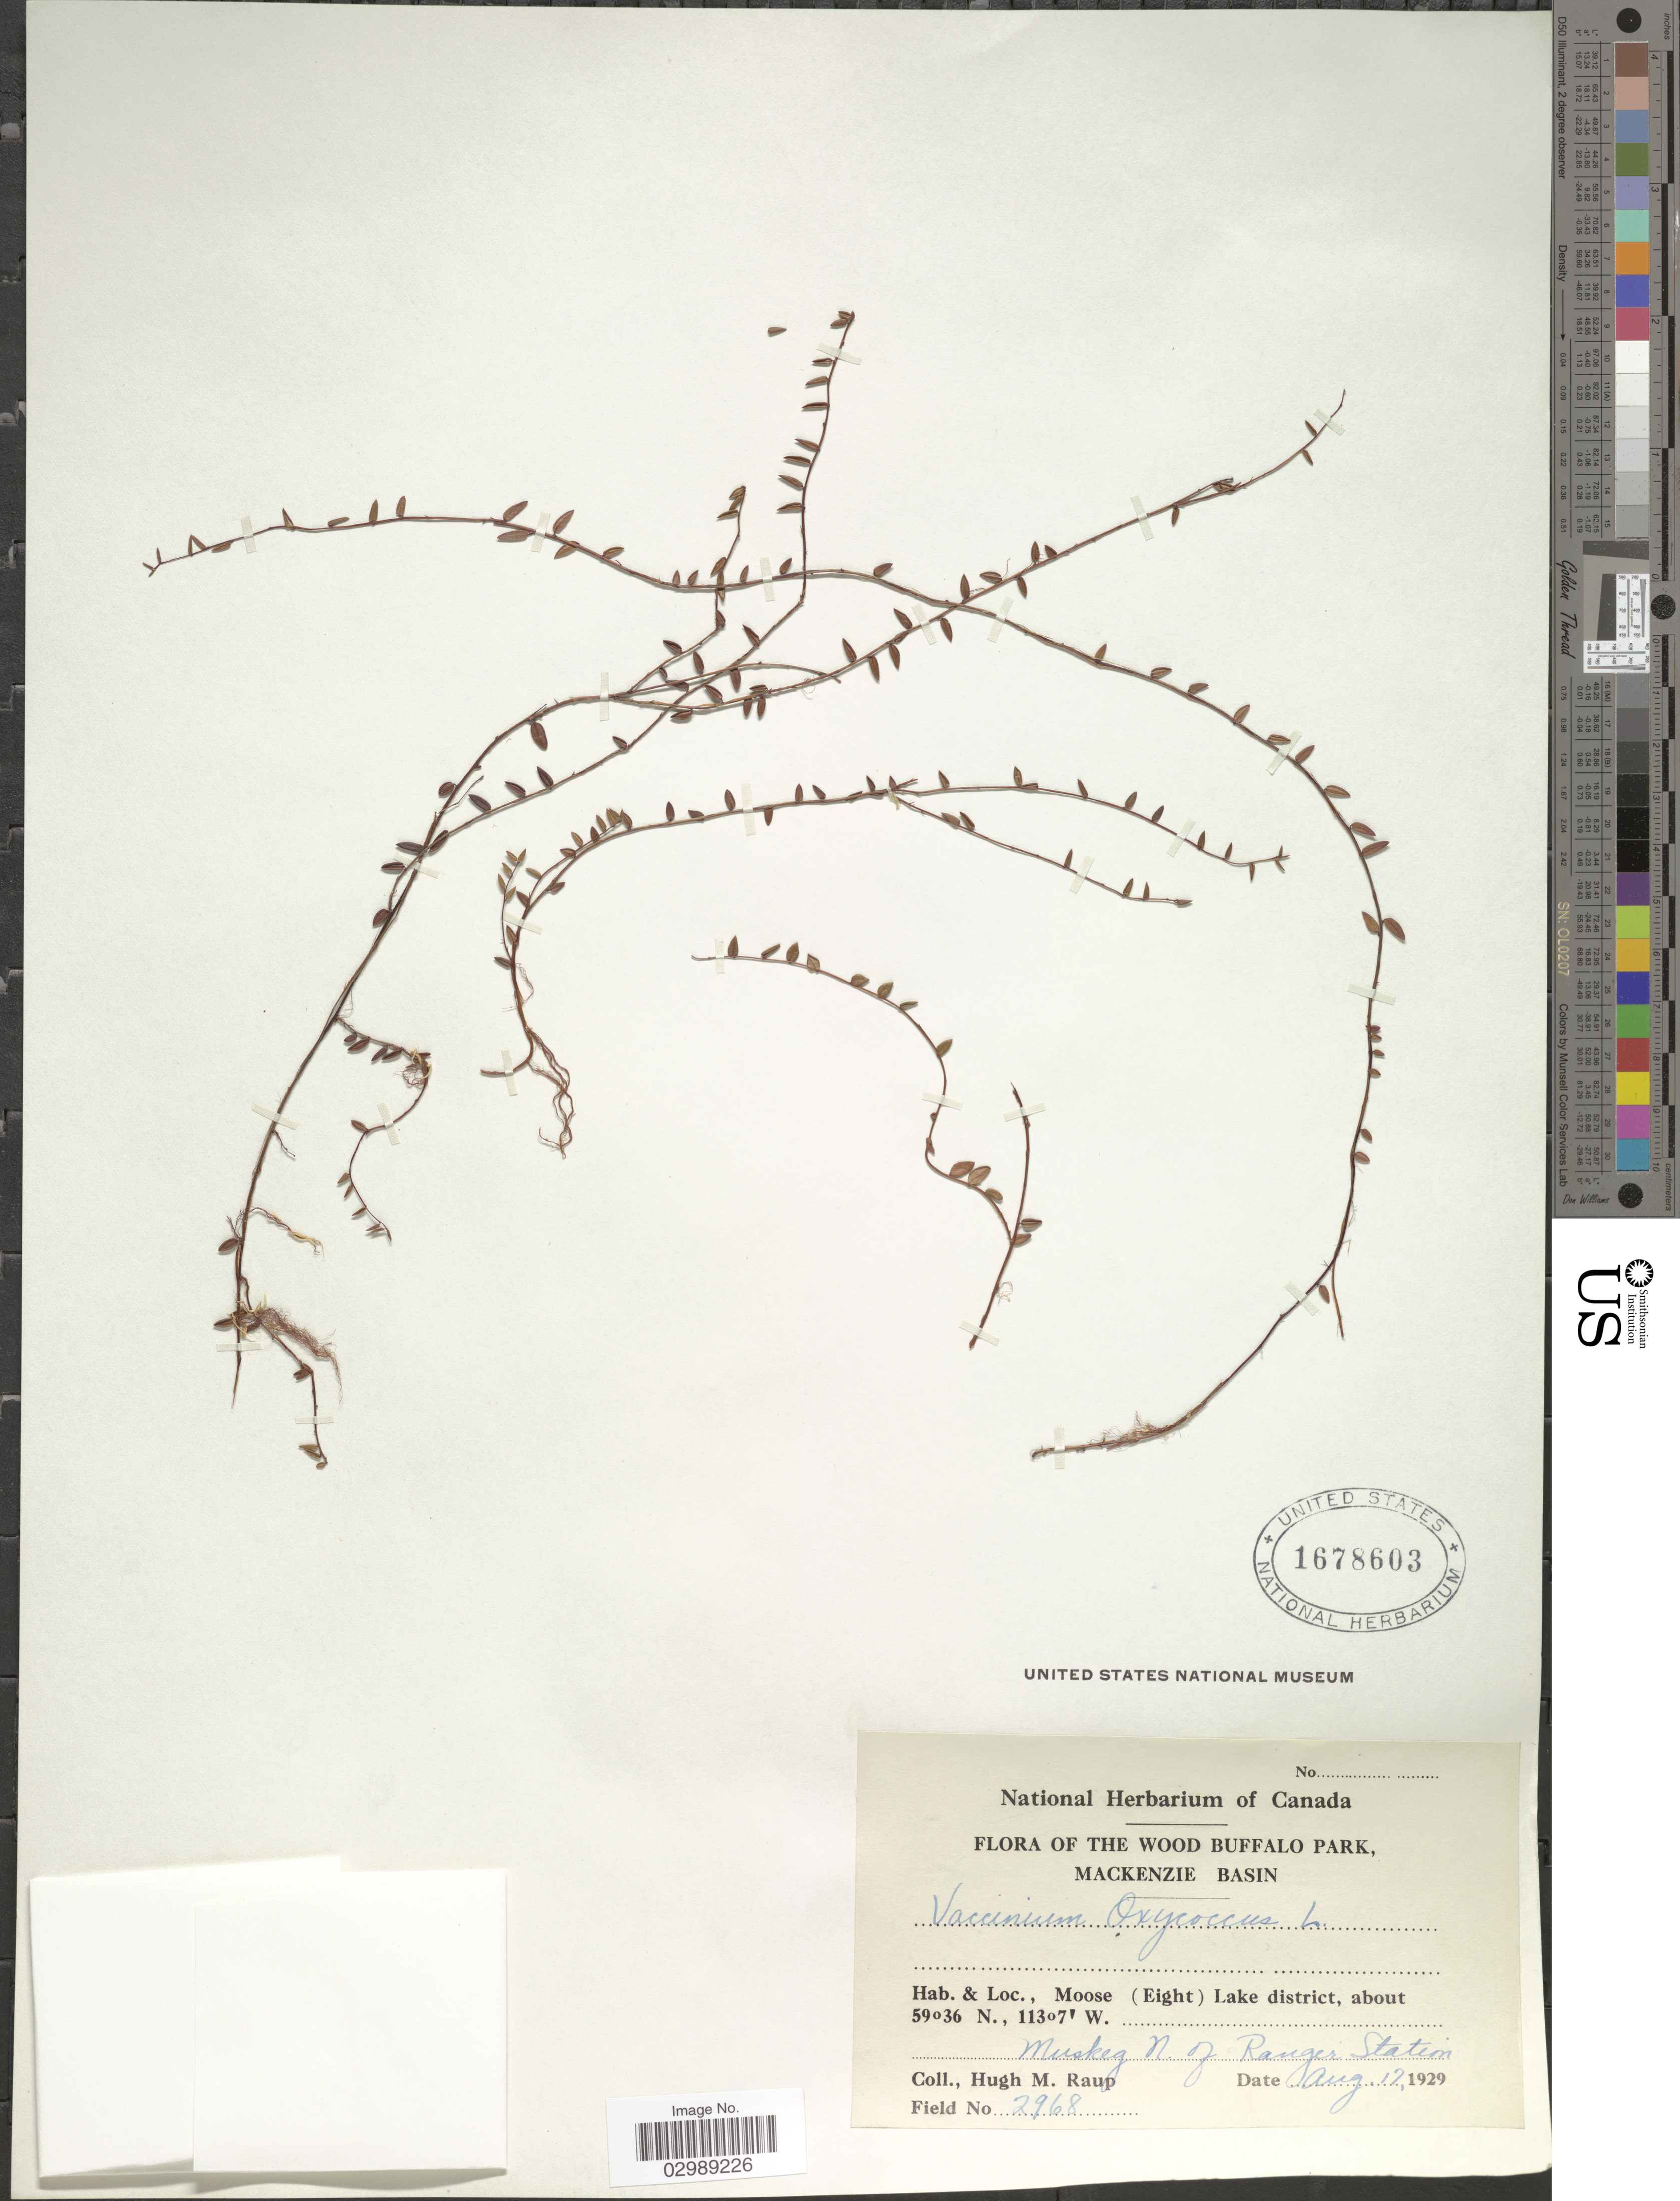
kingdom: Plantae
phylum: Tracheophyta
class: Magnoliopsida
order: Ericales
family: Ericaceae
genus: Vaccinium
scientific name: Vaccinium oxycoccos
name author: L.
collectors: H. Raup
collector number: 2968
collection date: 1929-08-12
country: Canada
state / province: Alberta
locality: The Wood Buffalo Park, Mackenzie Basin, Moose (Eight) Lake district, Muskeg N of Ranger Station.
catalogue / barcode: US 1678603